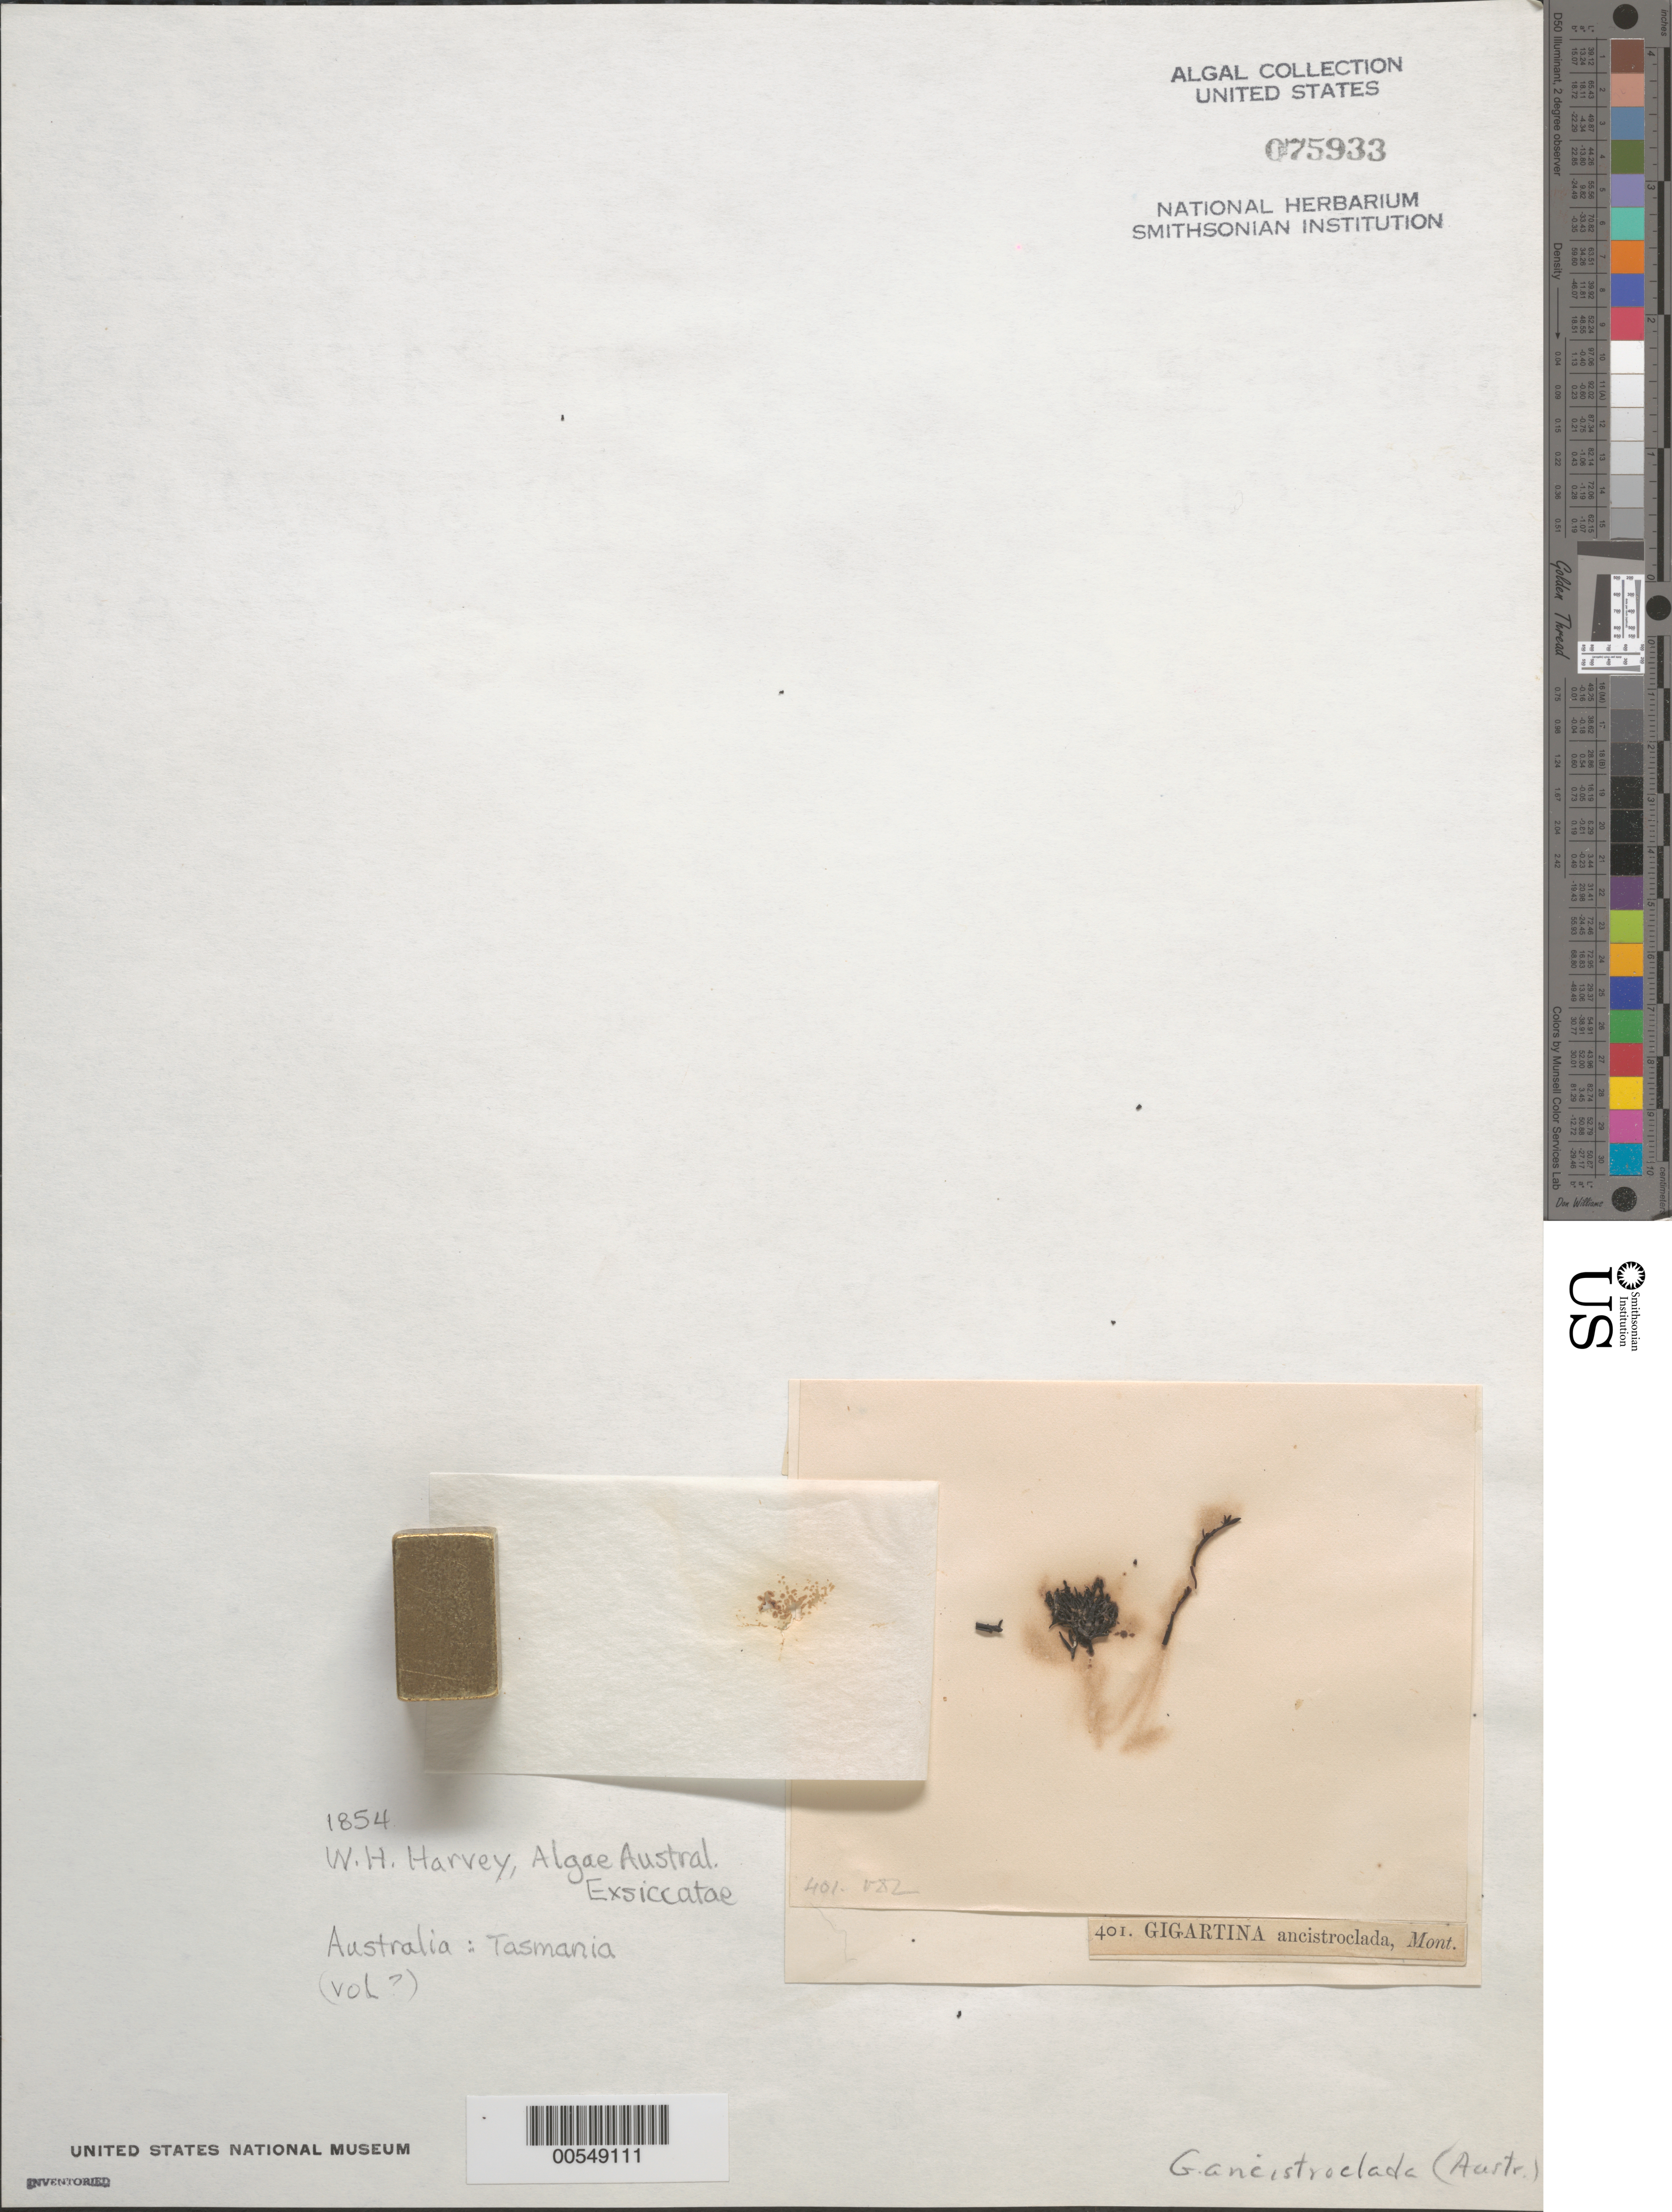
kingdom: Plantae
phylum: Rhodophyta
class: Florideophyceae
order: Gigartinales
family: Gigartinaceae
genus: Gigartina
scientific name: Gigartina ancistroclada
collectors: W. Harvey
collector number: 401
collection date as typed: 1854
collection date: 1854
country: Australia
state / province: Tasmania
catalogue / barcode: US 75933